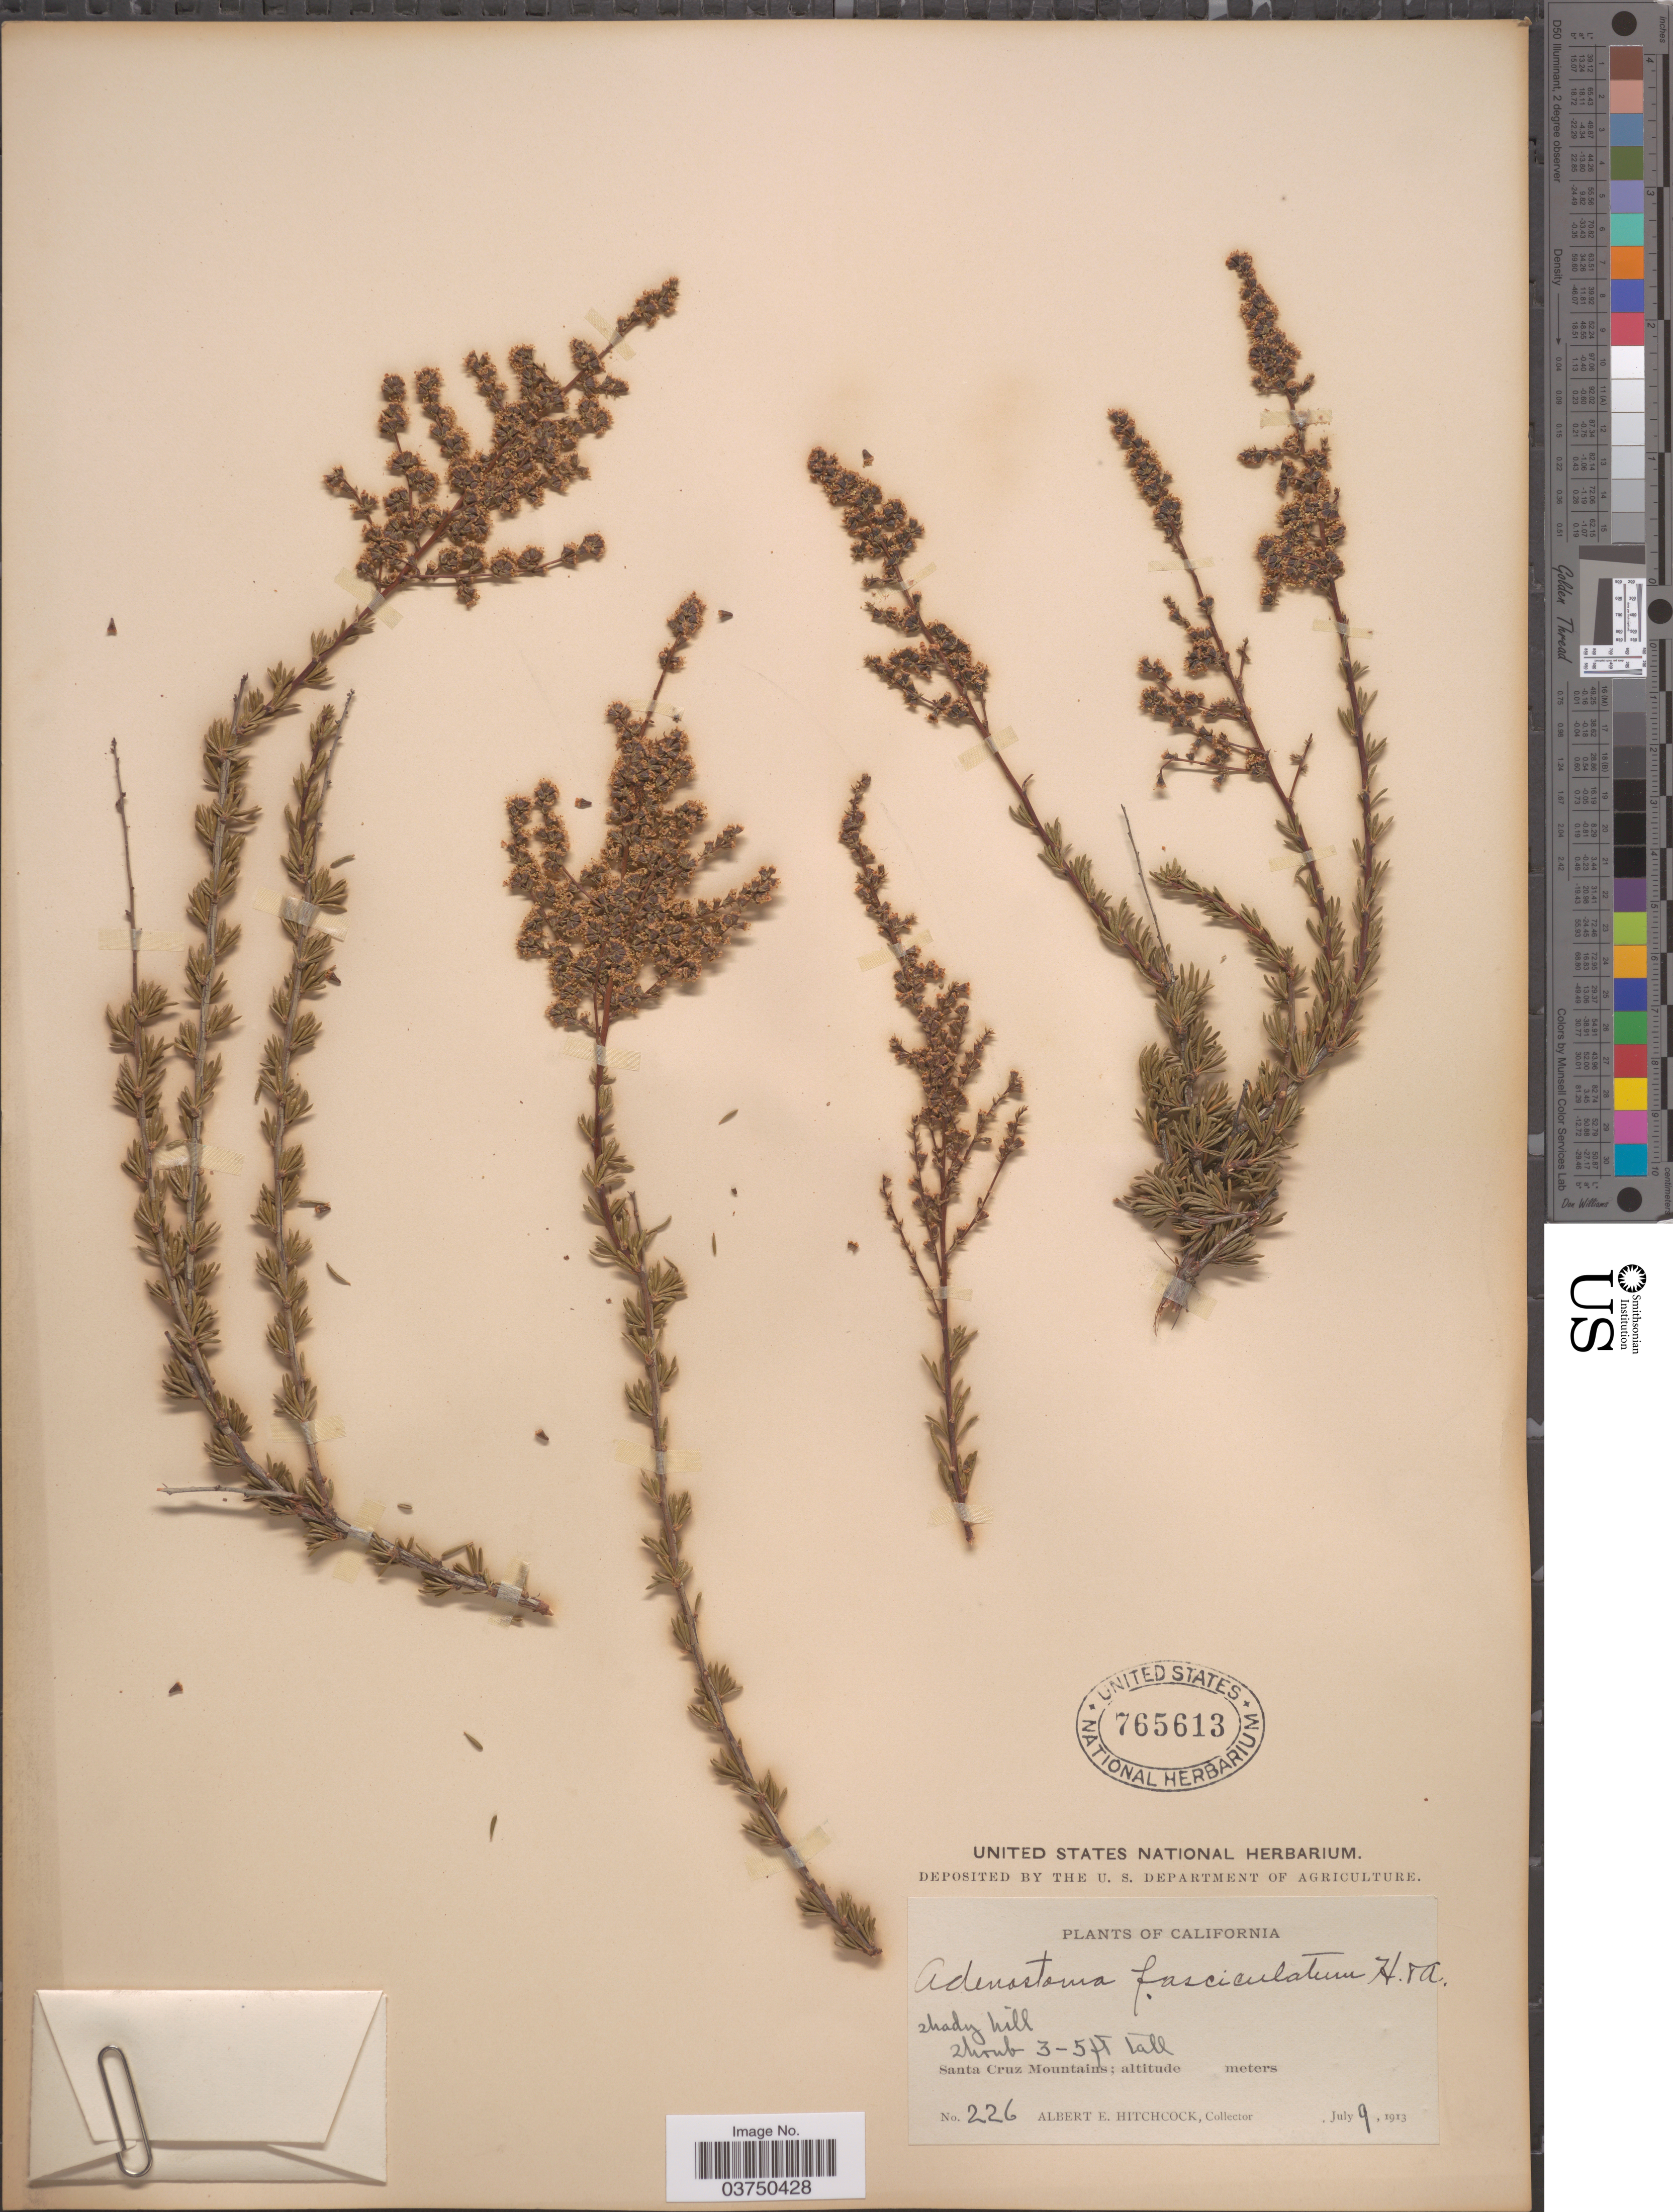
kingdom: Plantae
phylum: Tracheophyta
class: Magnoliopsida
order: Rosales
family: Rosaceae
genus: Adenostoma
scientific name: Adenostoma fasciculatum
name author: Hook. & Arn.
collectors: A. Hitchcock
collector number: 226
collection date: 1913-07-09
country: United States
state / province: California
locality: Santa Cruz Mountains.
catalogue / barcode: US 765613